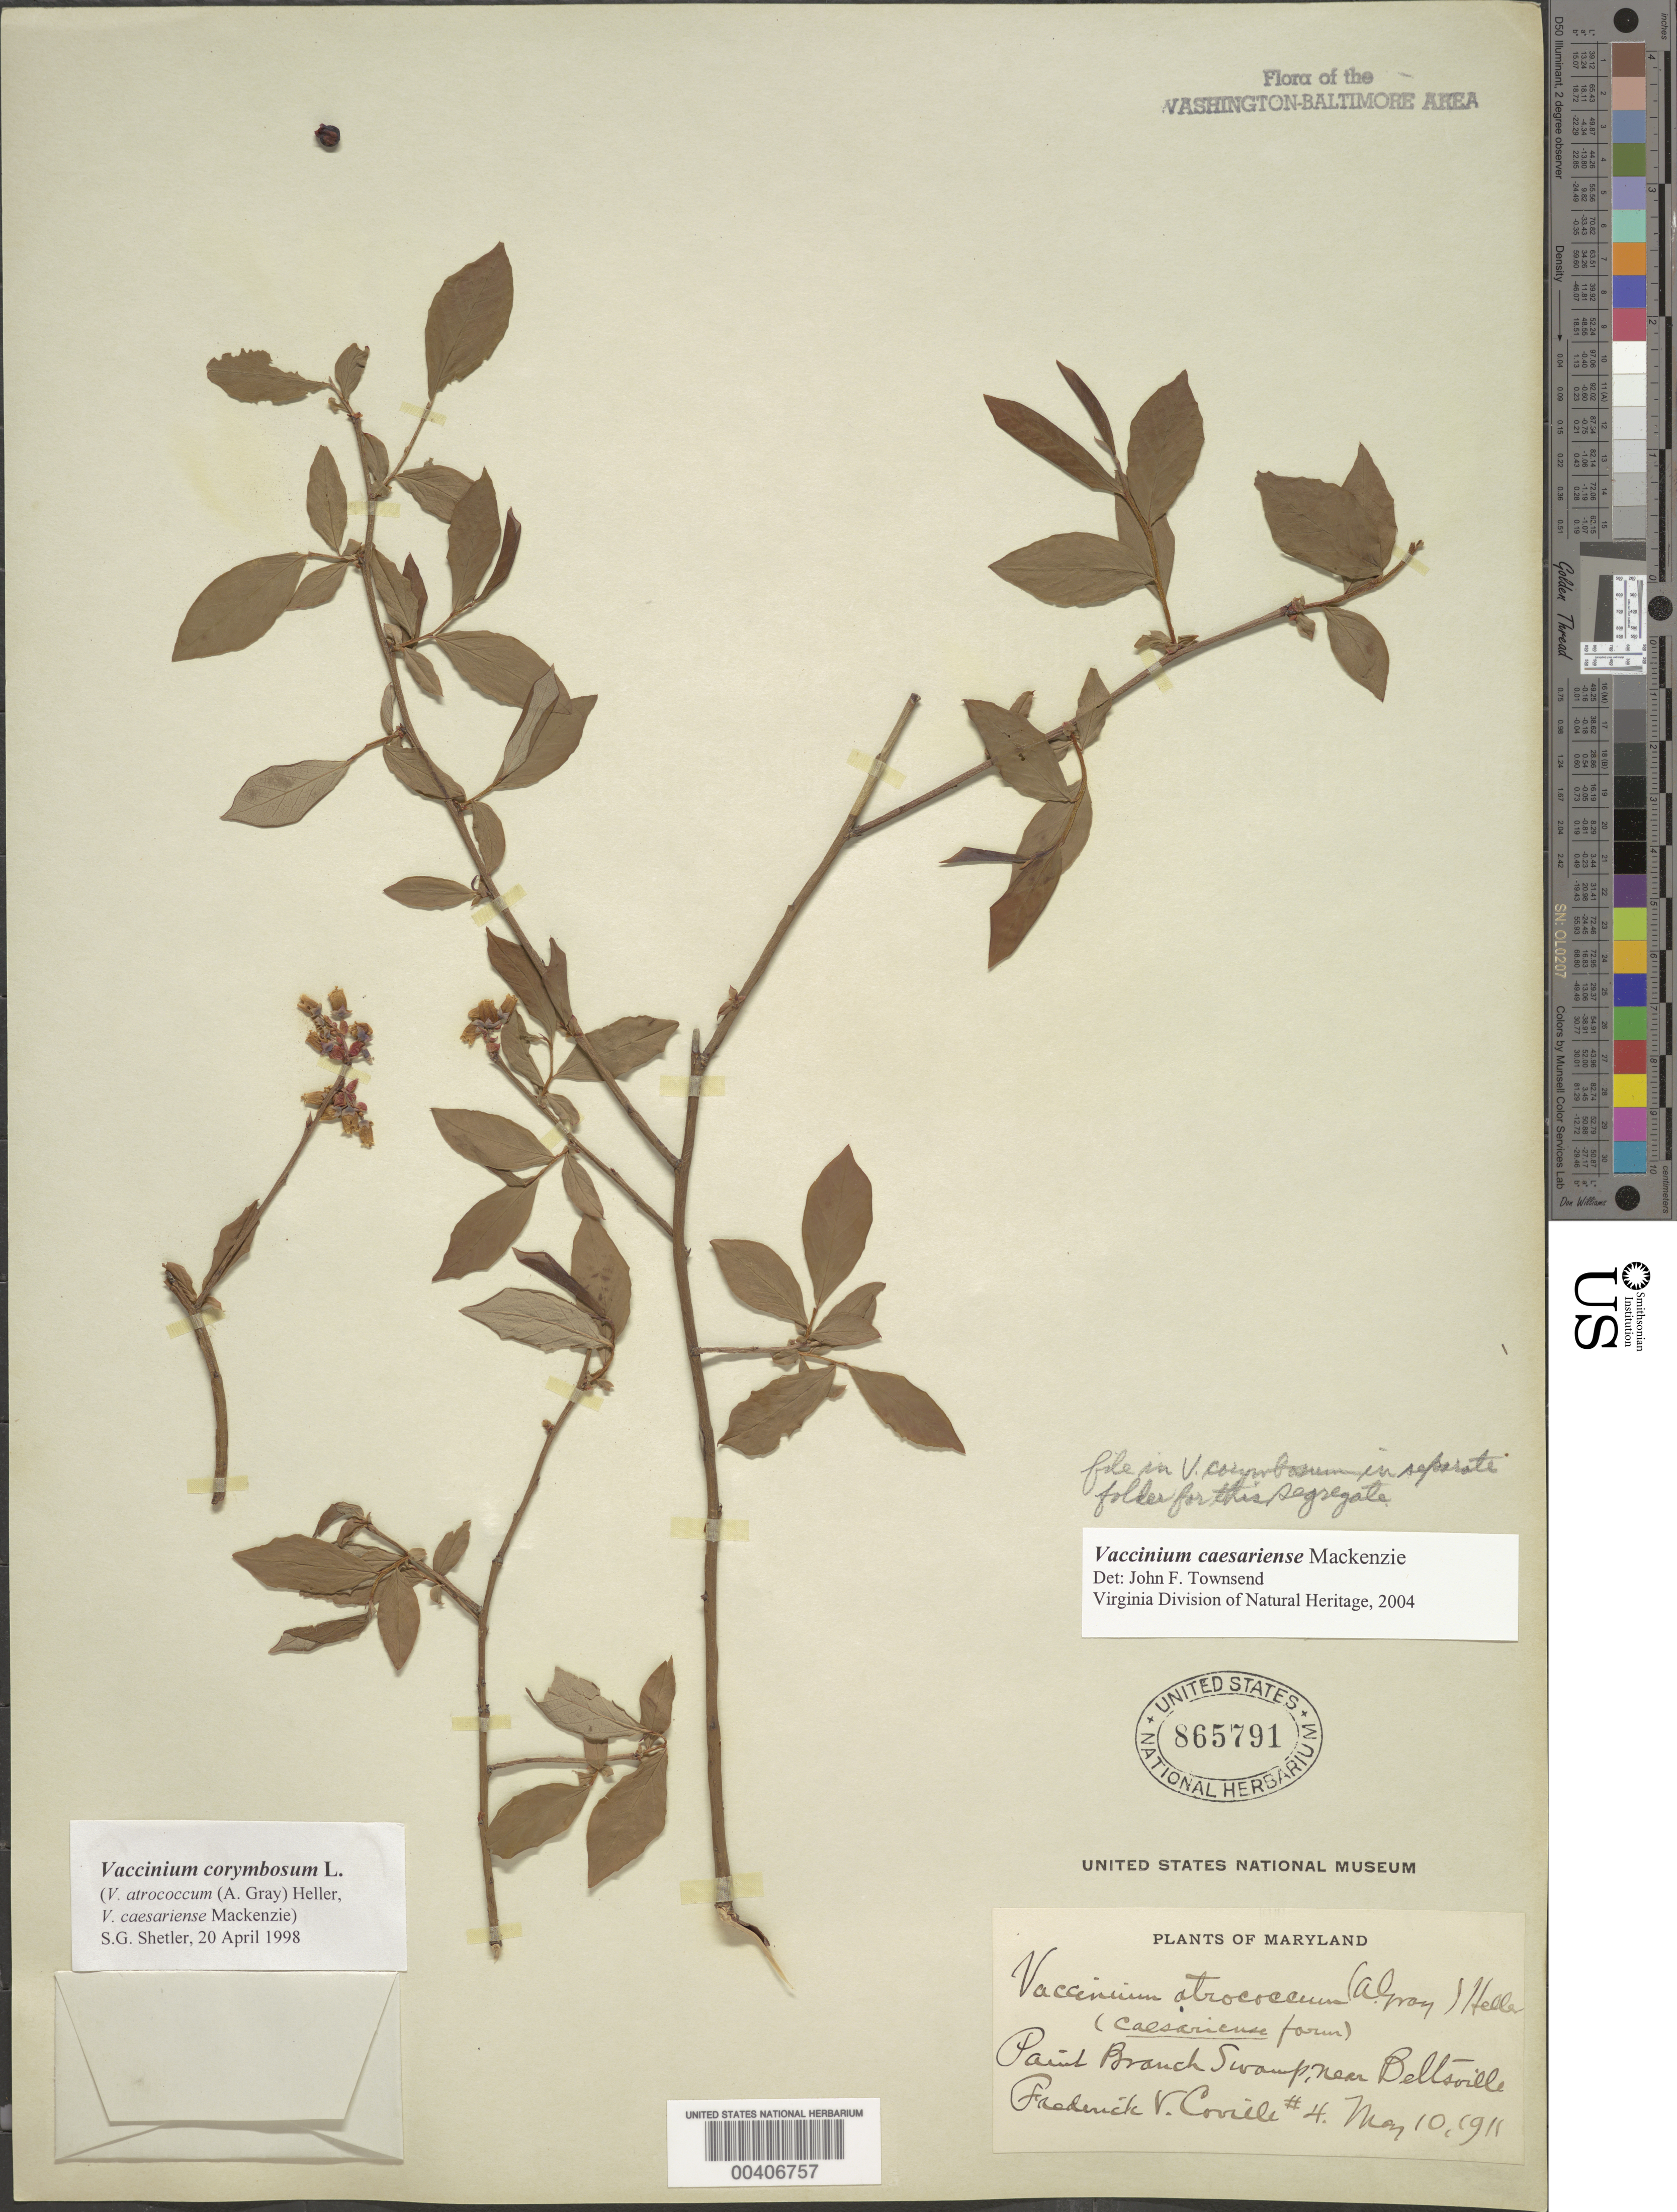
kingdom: Plantae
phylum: Tracheophyta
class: Magnoliopsida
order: Ericales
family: Ericaceae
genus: Vaccinium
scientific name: Vaccinium corymbosum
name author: L.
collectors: F. V. Coville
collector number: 4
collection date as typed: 10 May 1911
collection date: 1911-05-10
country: United States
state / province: Maryland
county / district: Prince George's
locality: Paint Branch Swamp, Beltsville Area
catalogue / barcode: US 865791